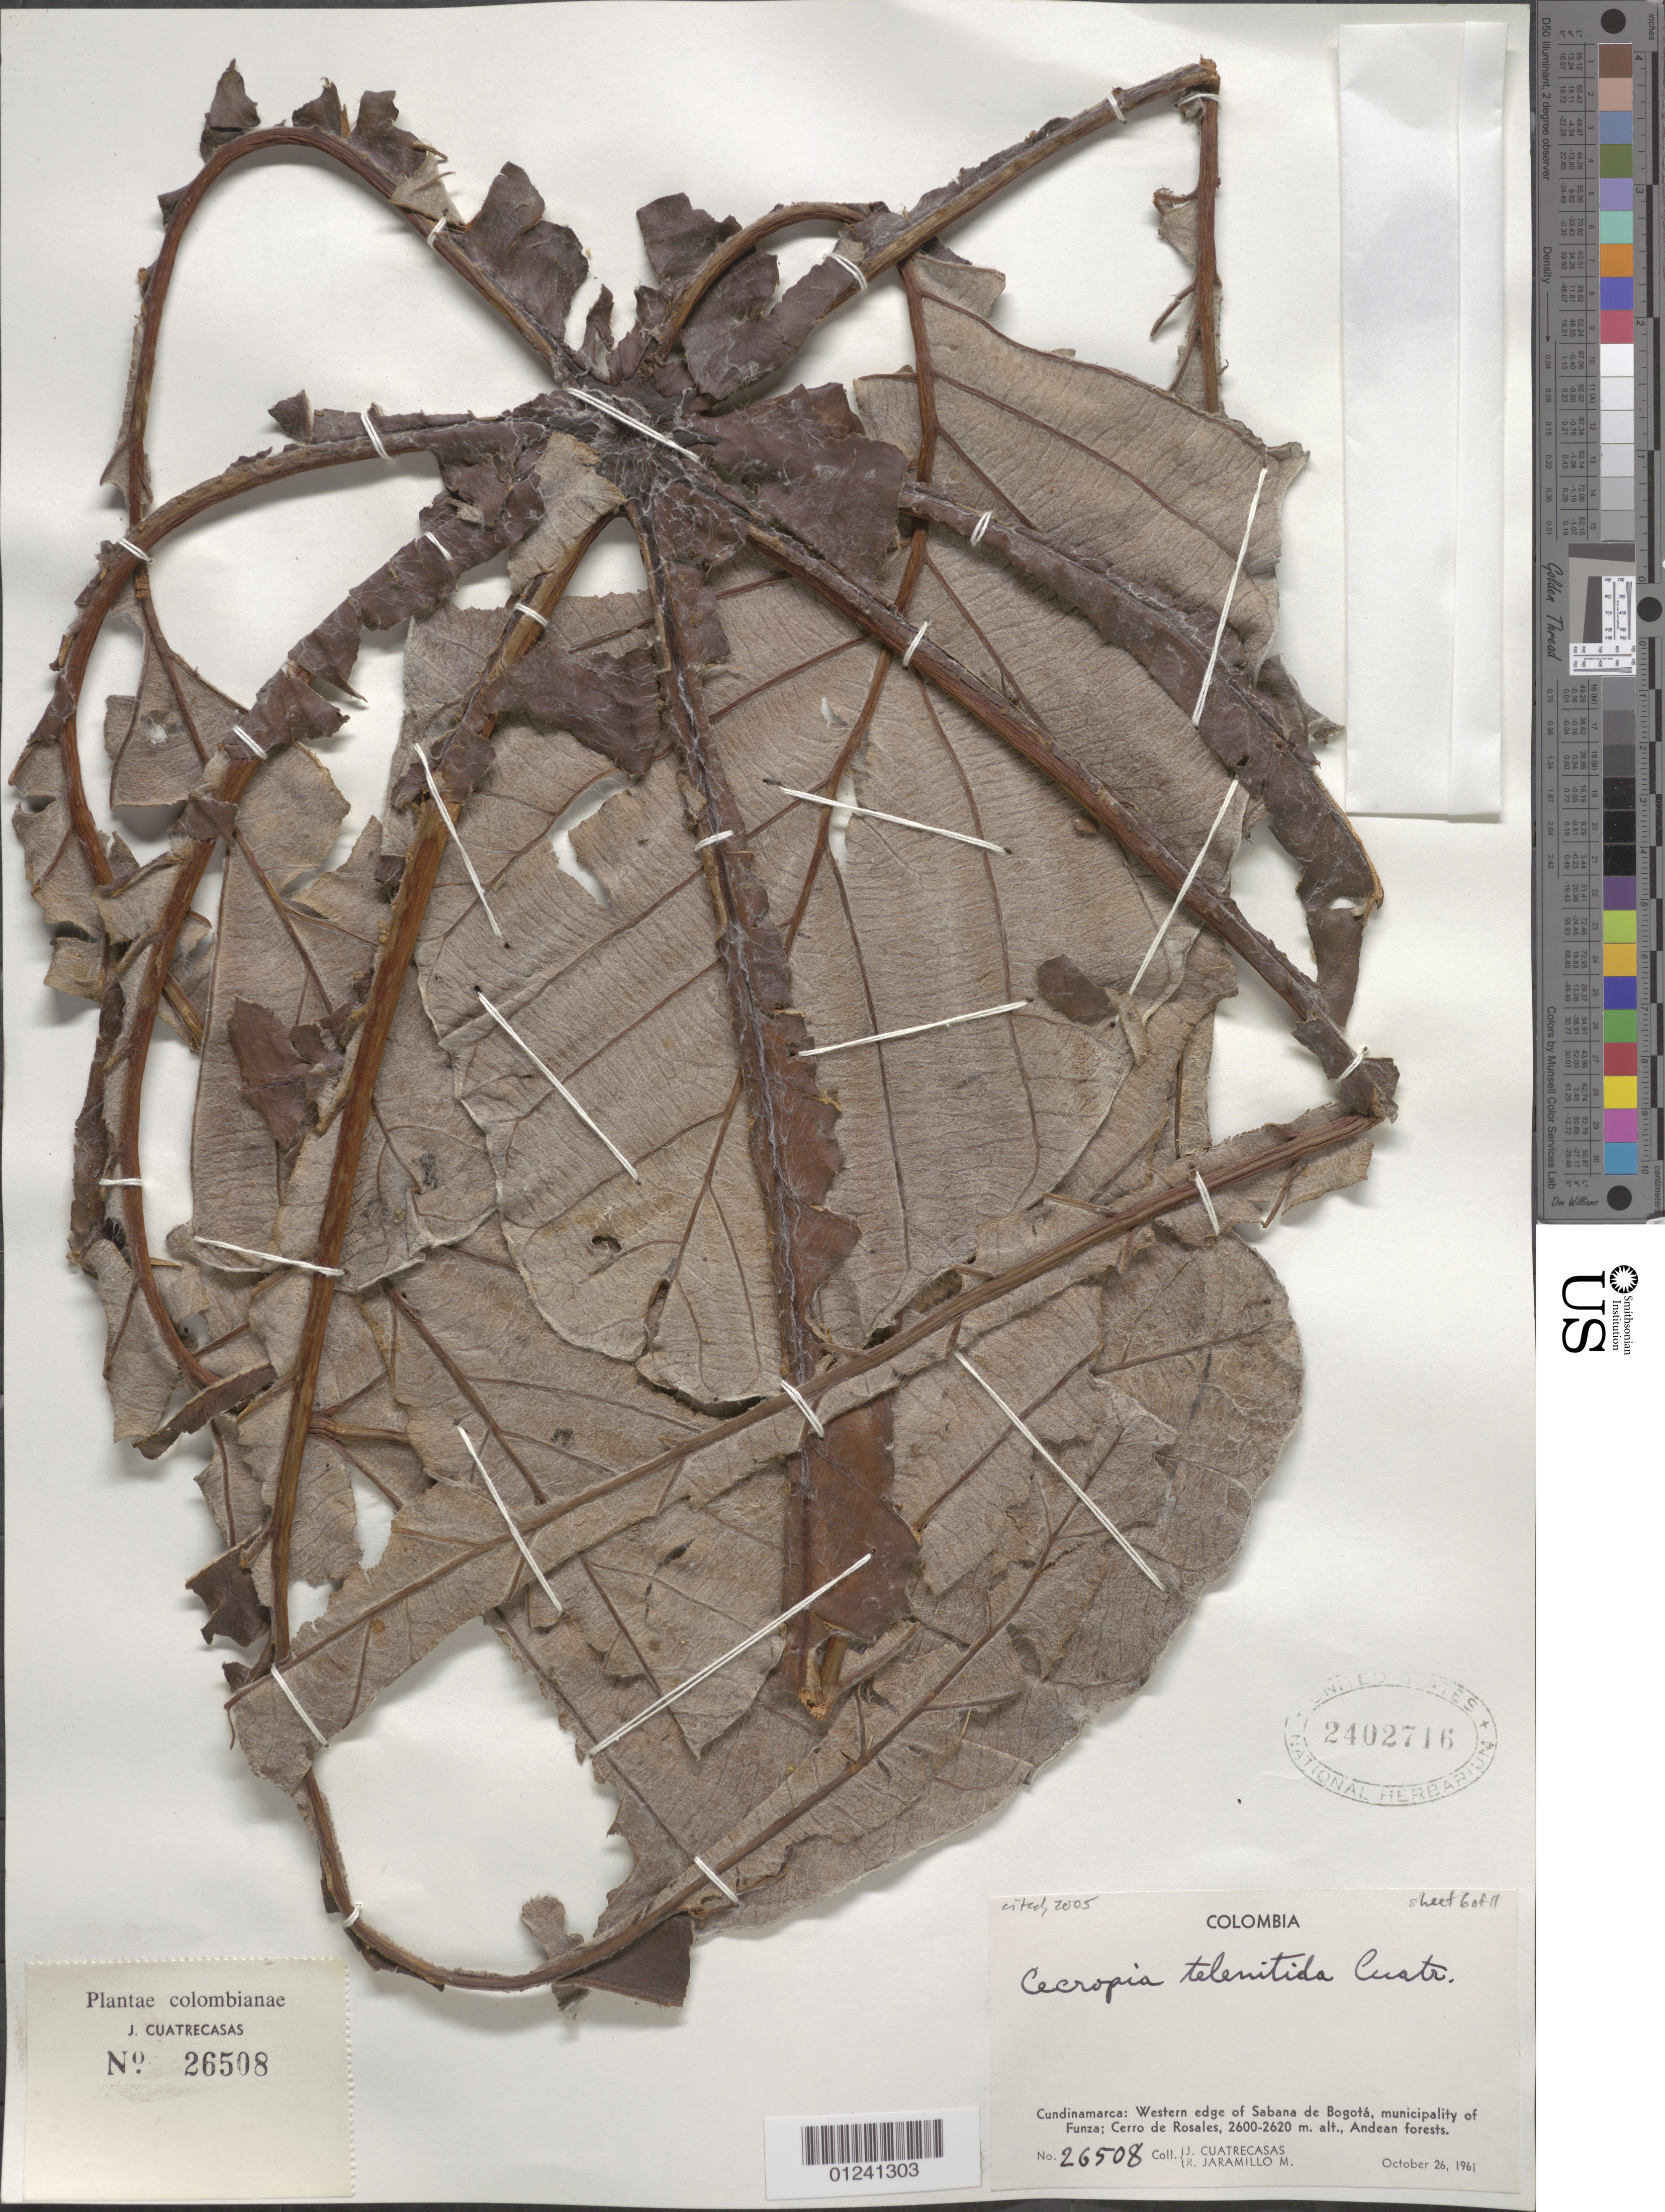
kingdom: Plantae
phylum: Tracheophyta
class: Magnoliopsida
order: Rosales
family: Urticaceae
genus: Cecropia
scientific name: Cecropia telenitida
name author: Cuatrec.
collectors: J. Cuatrecasas & R. Jaramillo M.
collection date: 1961-10-26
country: Colombia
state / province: Cundinamarca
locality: Western edge of Sabana de Bogota, municpality of Funza; Cerro de Rosales; Andean Forests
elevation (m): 2600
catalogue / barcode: US 2402716